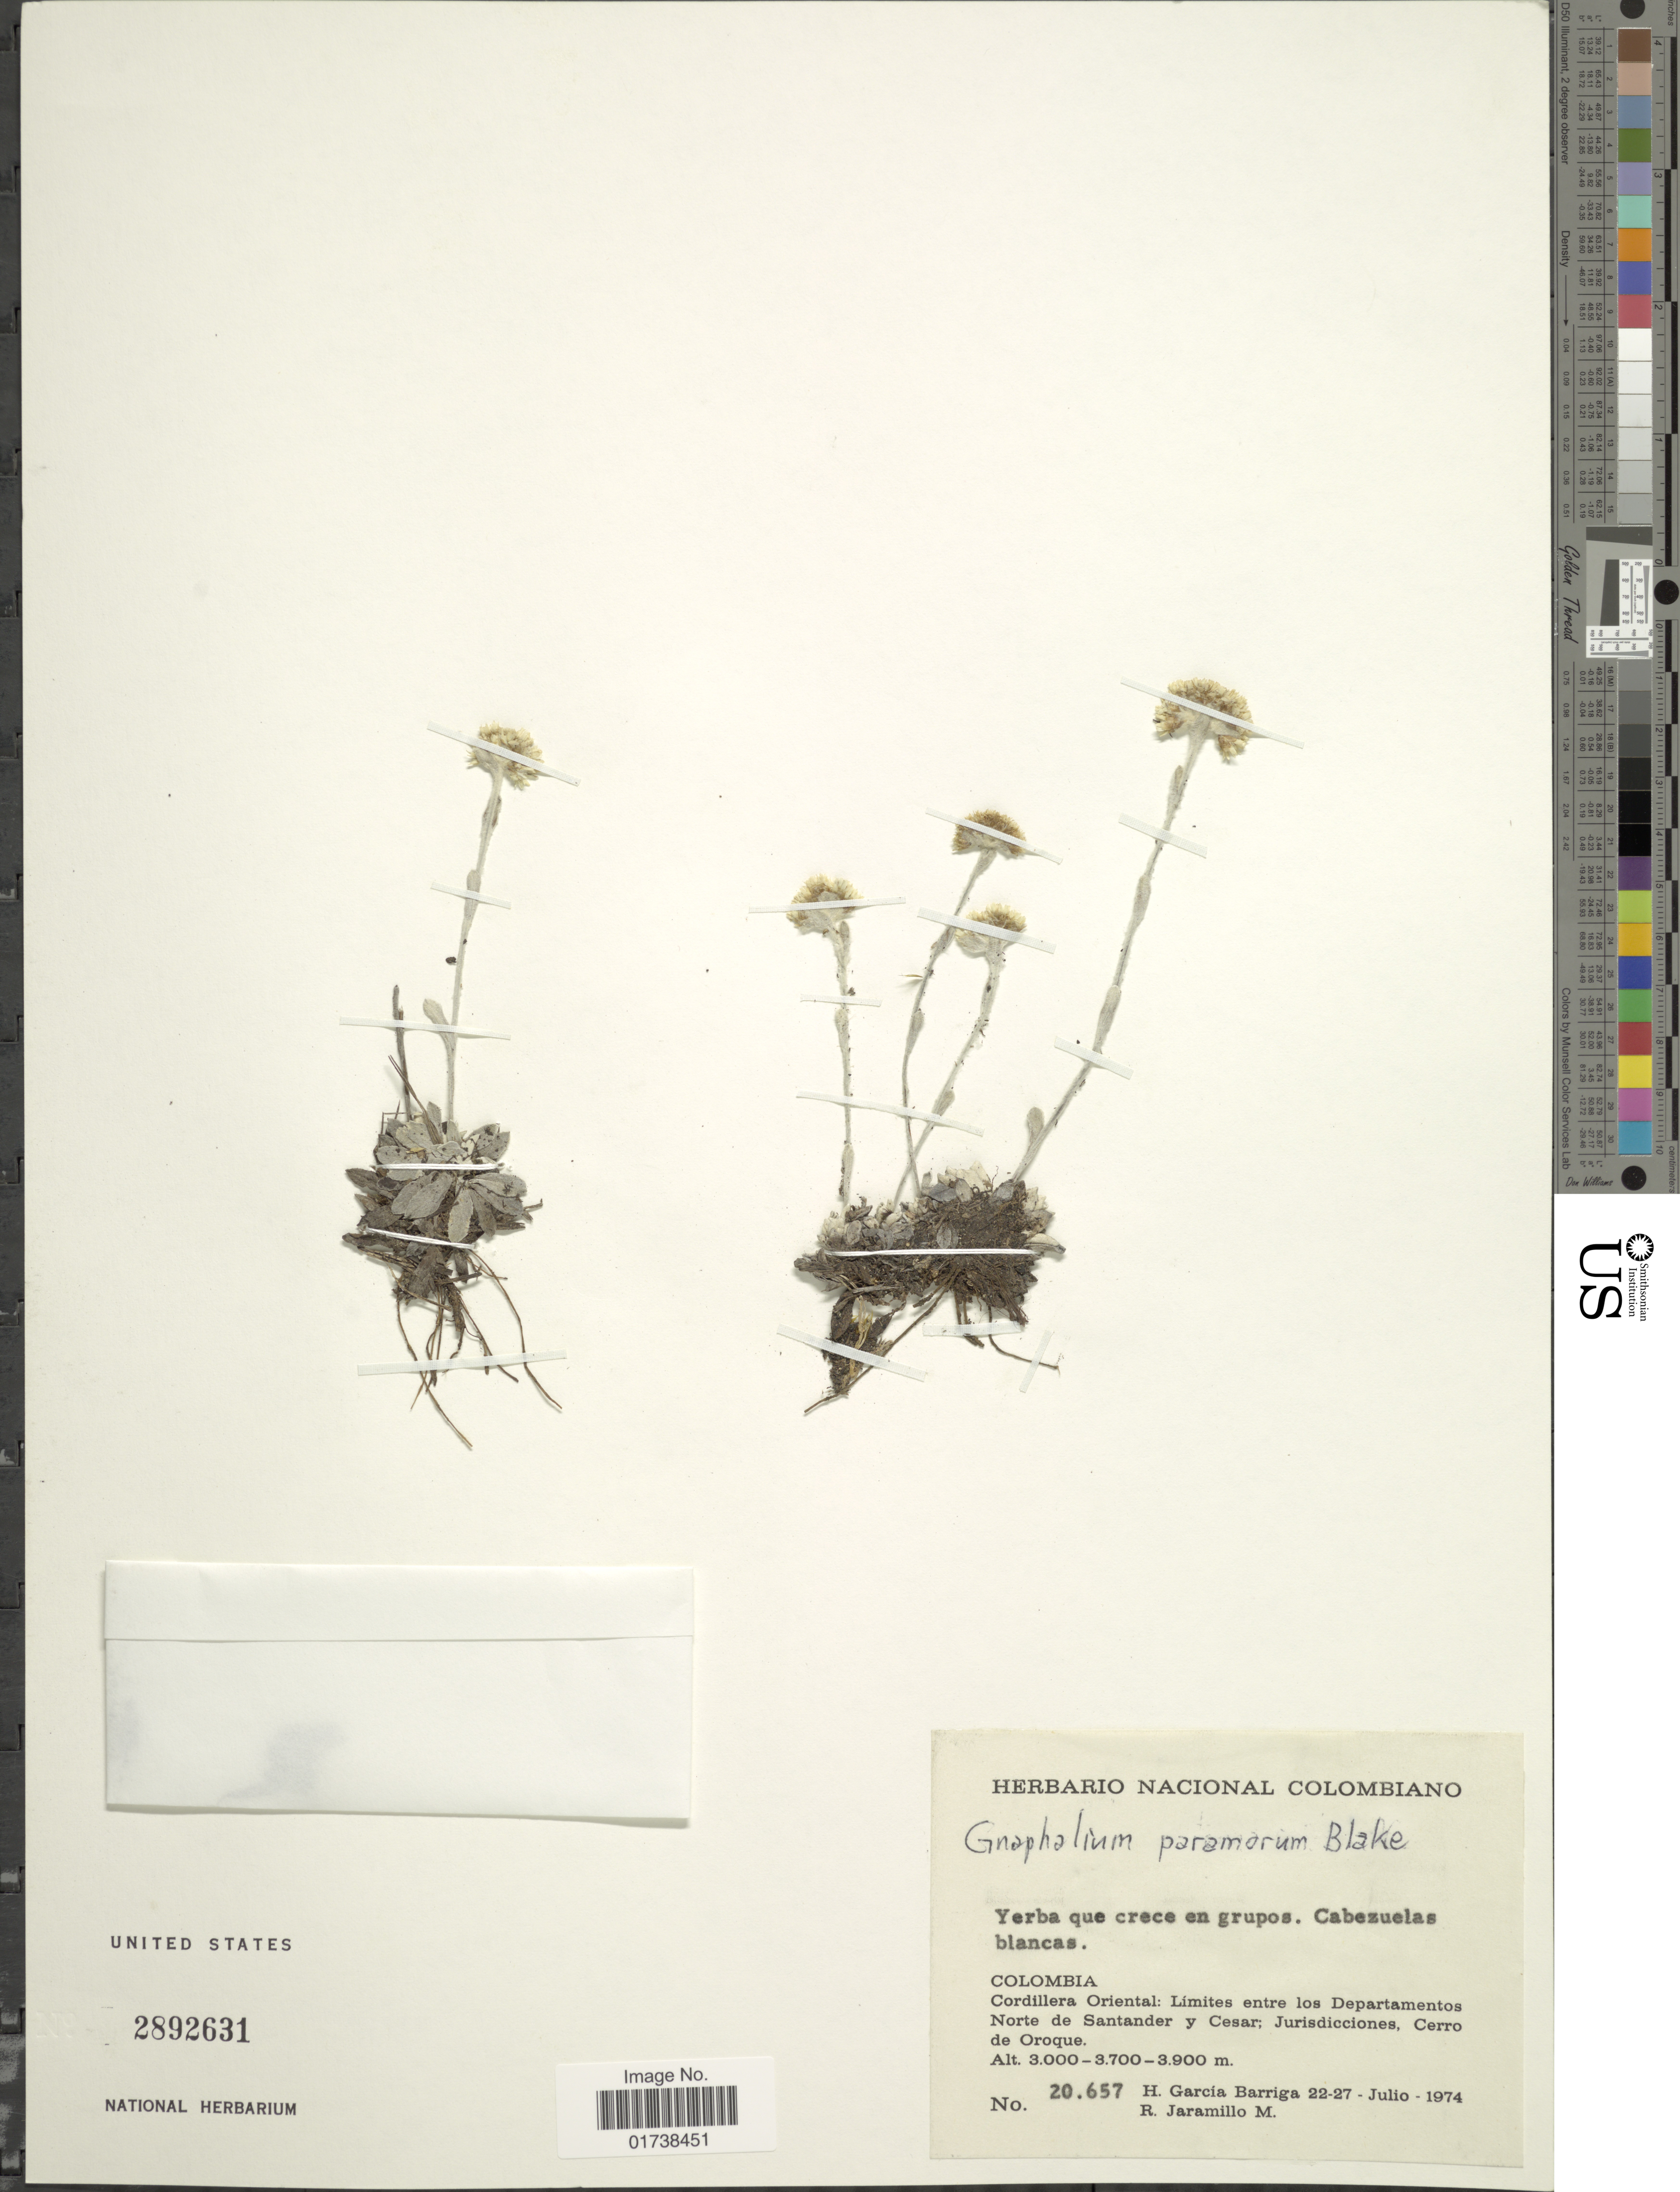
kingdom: Plantae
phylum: Tracheophyta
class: Magnoliopsida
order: Asterales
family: Asteraceae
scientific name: Orognaphalon paramorum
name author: (S.F. Blake) G.L. Nesom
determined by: Nesom, Guy L.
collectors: H. García Barriga & R. Jaramillo M.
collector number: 20657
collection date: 1974-07-22/1974-07-27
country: Colombia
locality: Cordillera Oriental: limites entre los Departamentos Norte de Santander y Cesar; Jurisdicciones, Cerro de Oroque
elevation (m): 3000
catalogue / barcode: US 2892631